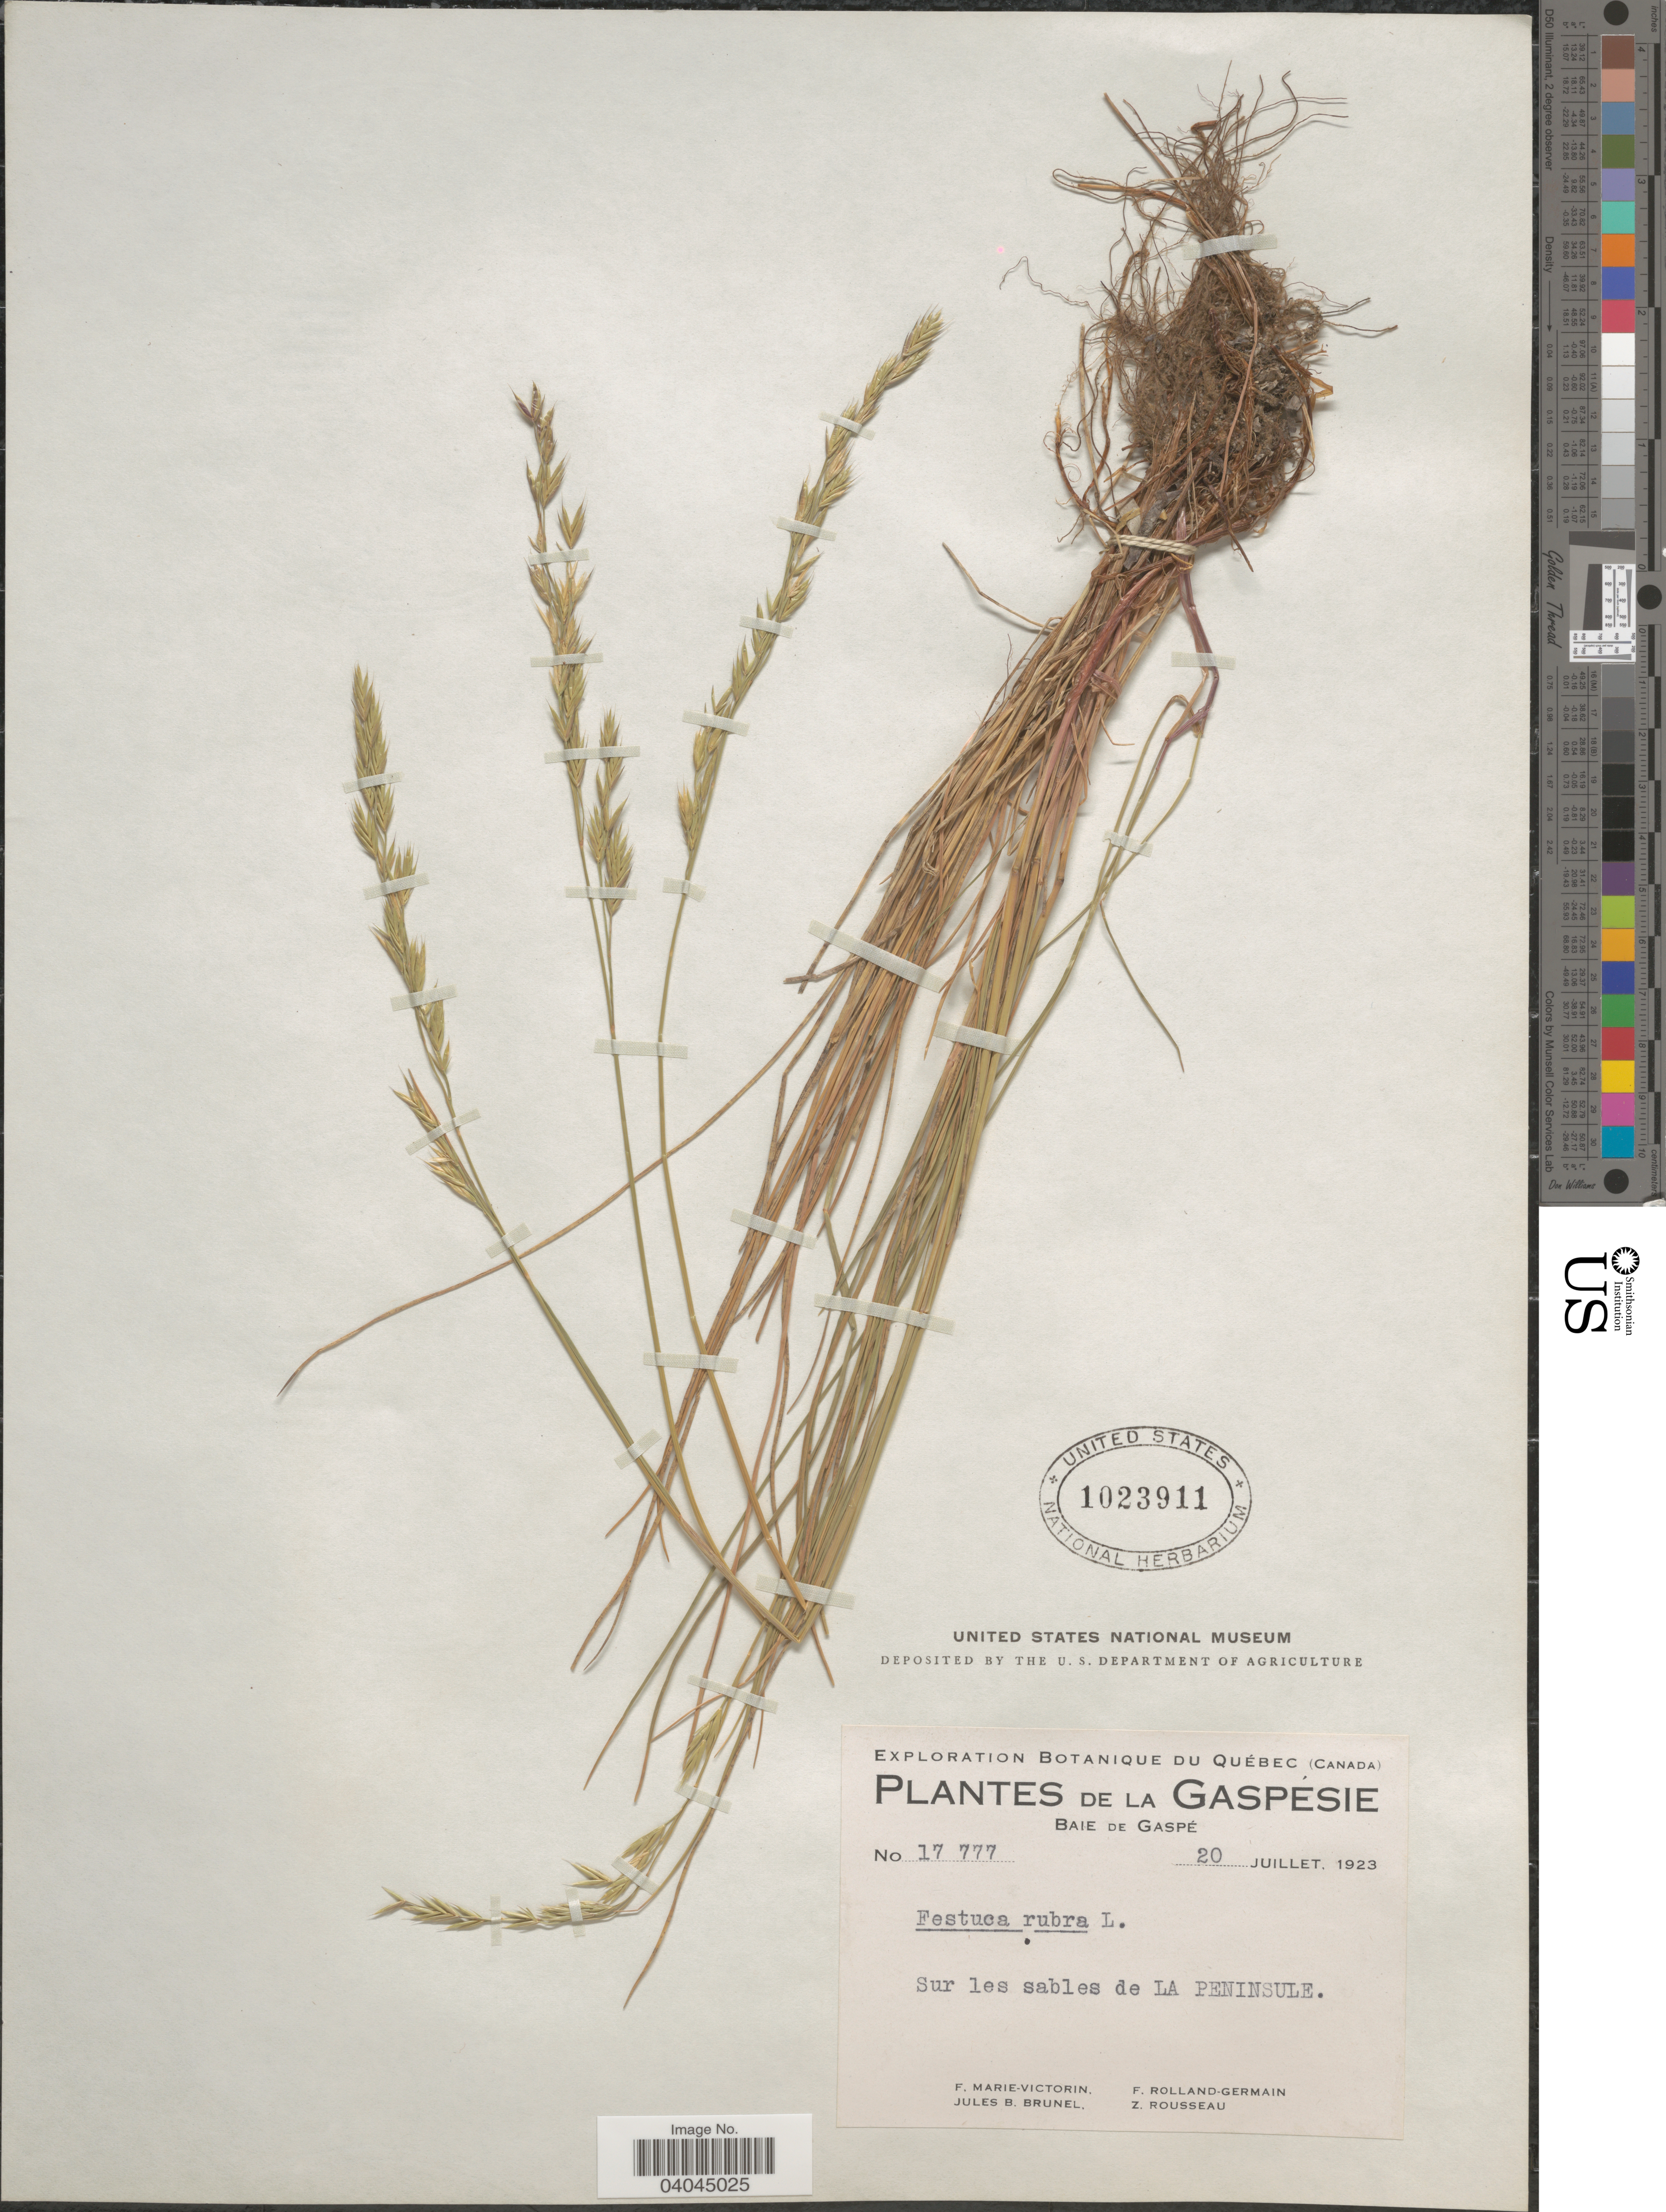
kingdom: Plantae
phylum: Tracheophyta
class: Liliopsida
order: Poales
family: Poaceae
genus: Festuca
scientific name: Festuca rubra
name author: L.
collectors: F. Marie-Victorin, Rolland-Germain, J. Brunel & Z. Rousseau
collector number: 17777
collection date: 1923-07-20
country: Canada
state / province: Quebec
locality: La Gaspésie. Baie de Gaspé. Sur les sables de La Peninsule.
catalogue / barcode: US 1023911